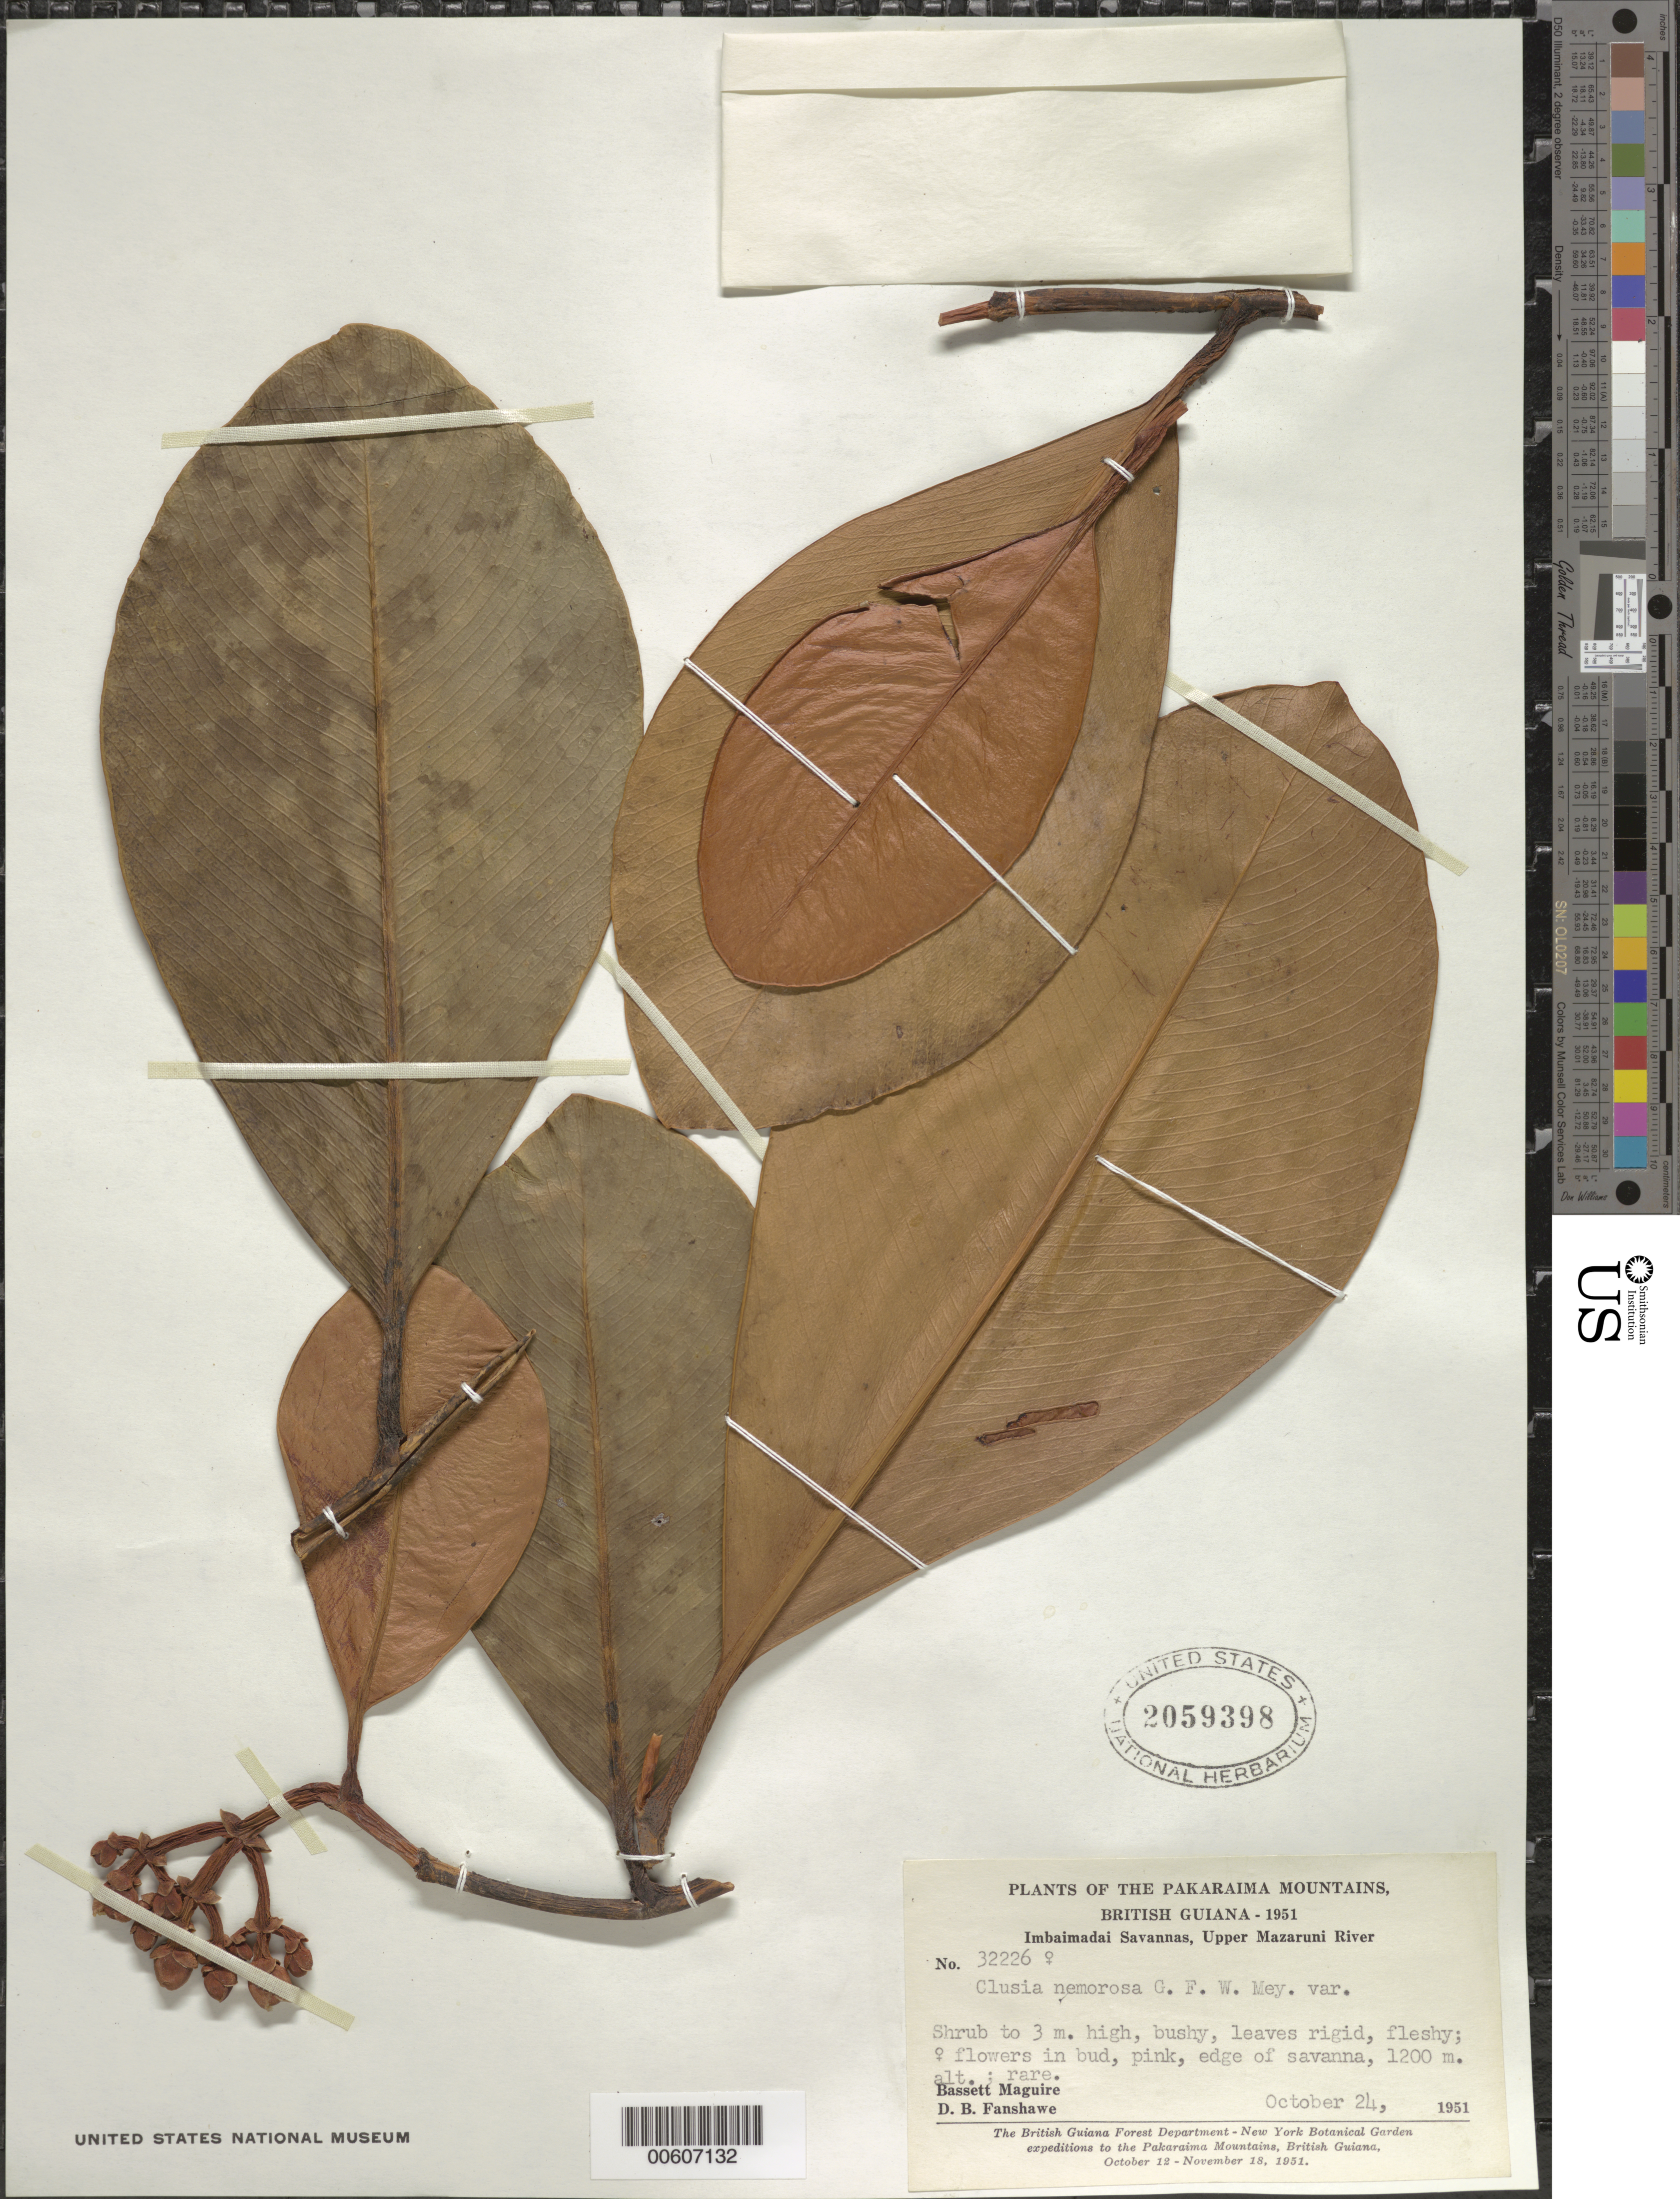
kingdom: Plantae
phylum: Tracheophyta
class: Magnoliopsida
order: Malpighiales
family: Clusiaceae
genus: Clusia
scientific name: Clusia nemorosa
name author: G. Mey.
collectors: B. Maguire & D. B. Fanshawe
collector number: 32226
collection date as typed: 24-Oct-51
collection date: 1951-10-24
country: Guyana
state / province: Cuyuni-Mazaruni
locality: Imbaimadai Savannas, Pakaraima Mts., Upper Mazaruni River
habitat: Edge of savanna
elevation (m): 1200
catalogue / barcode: US 2059398